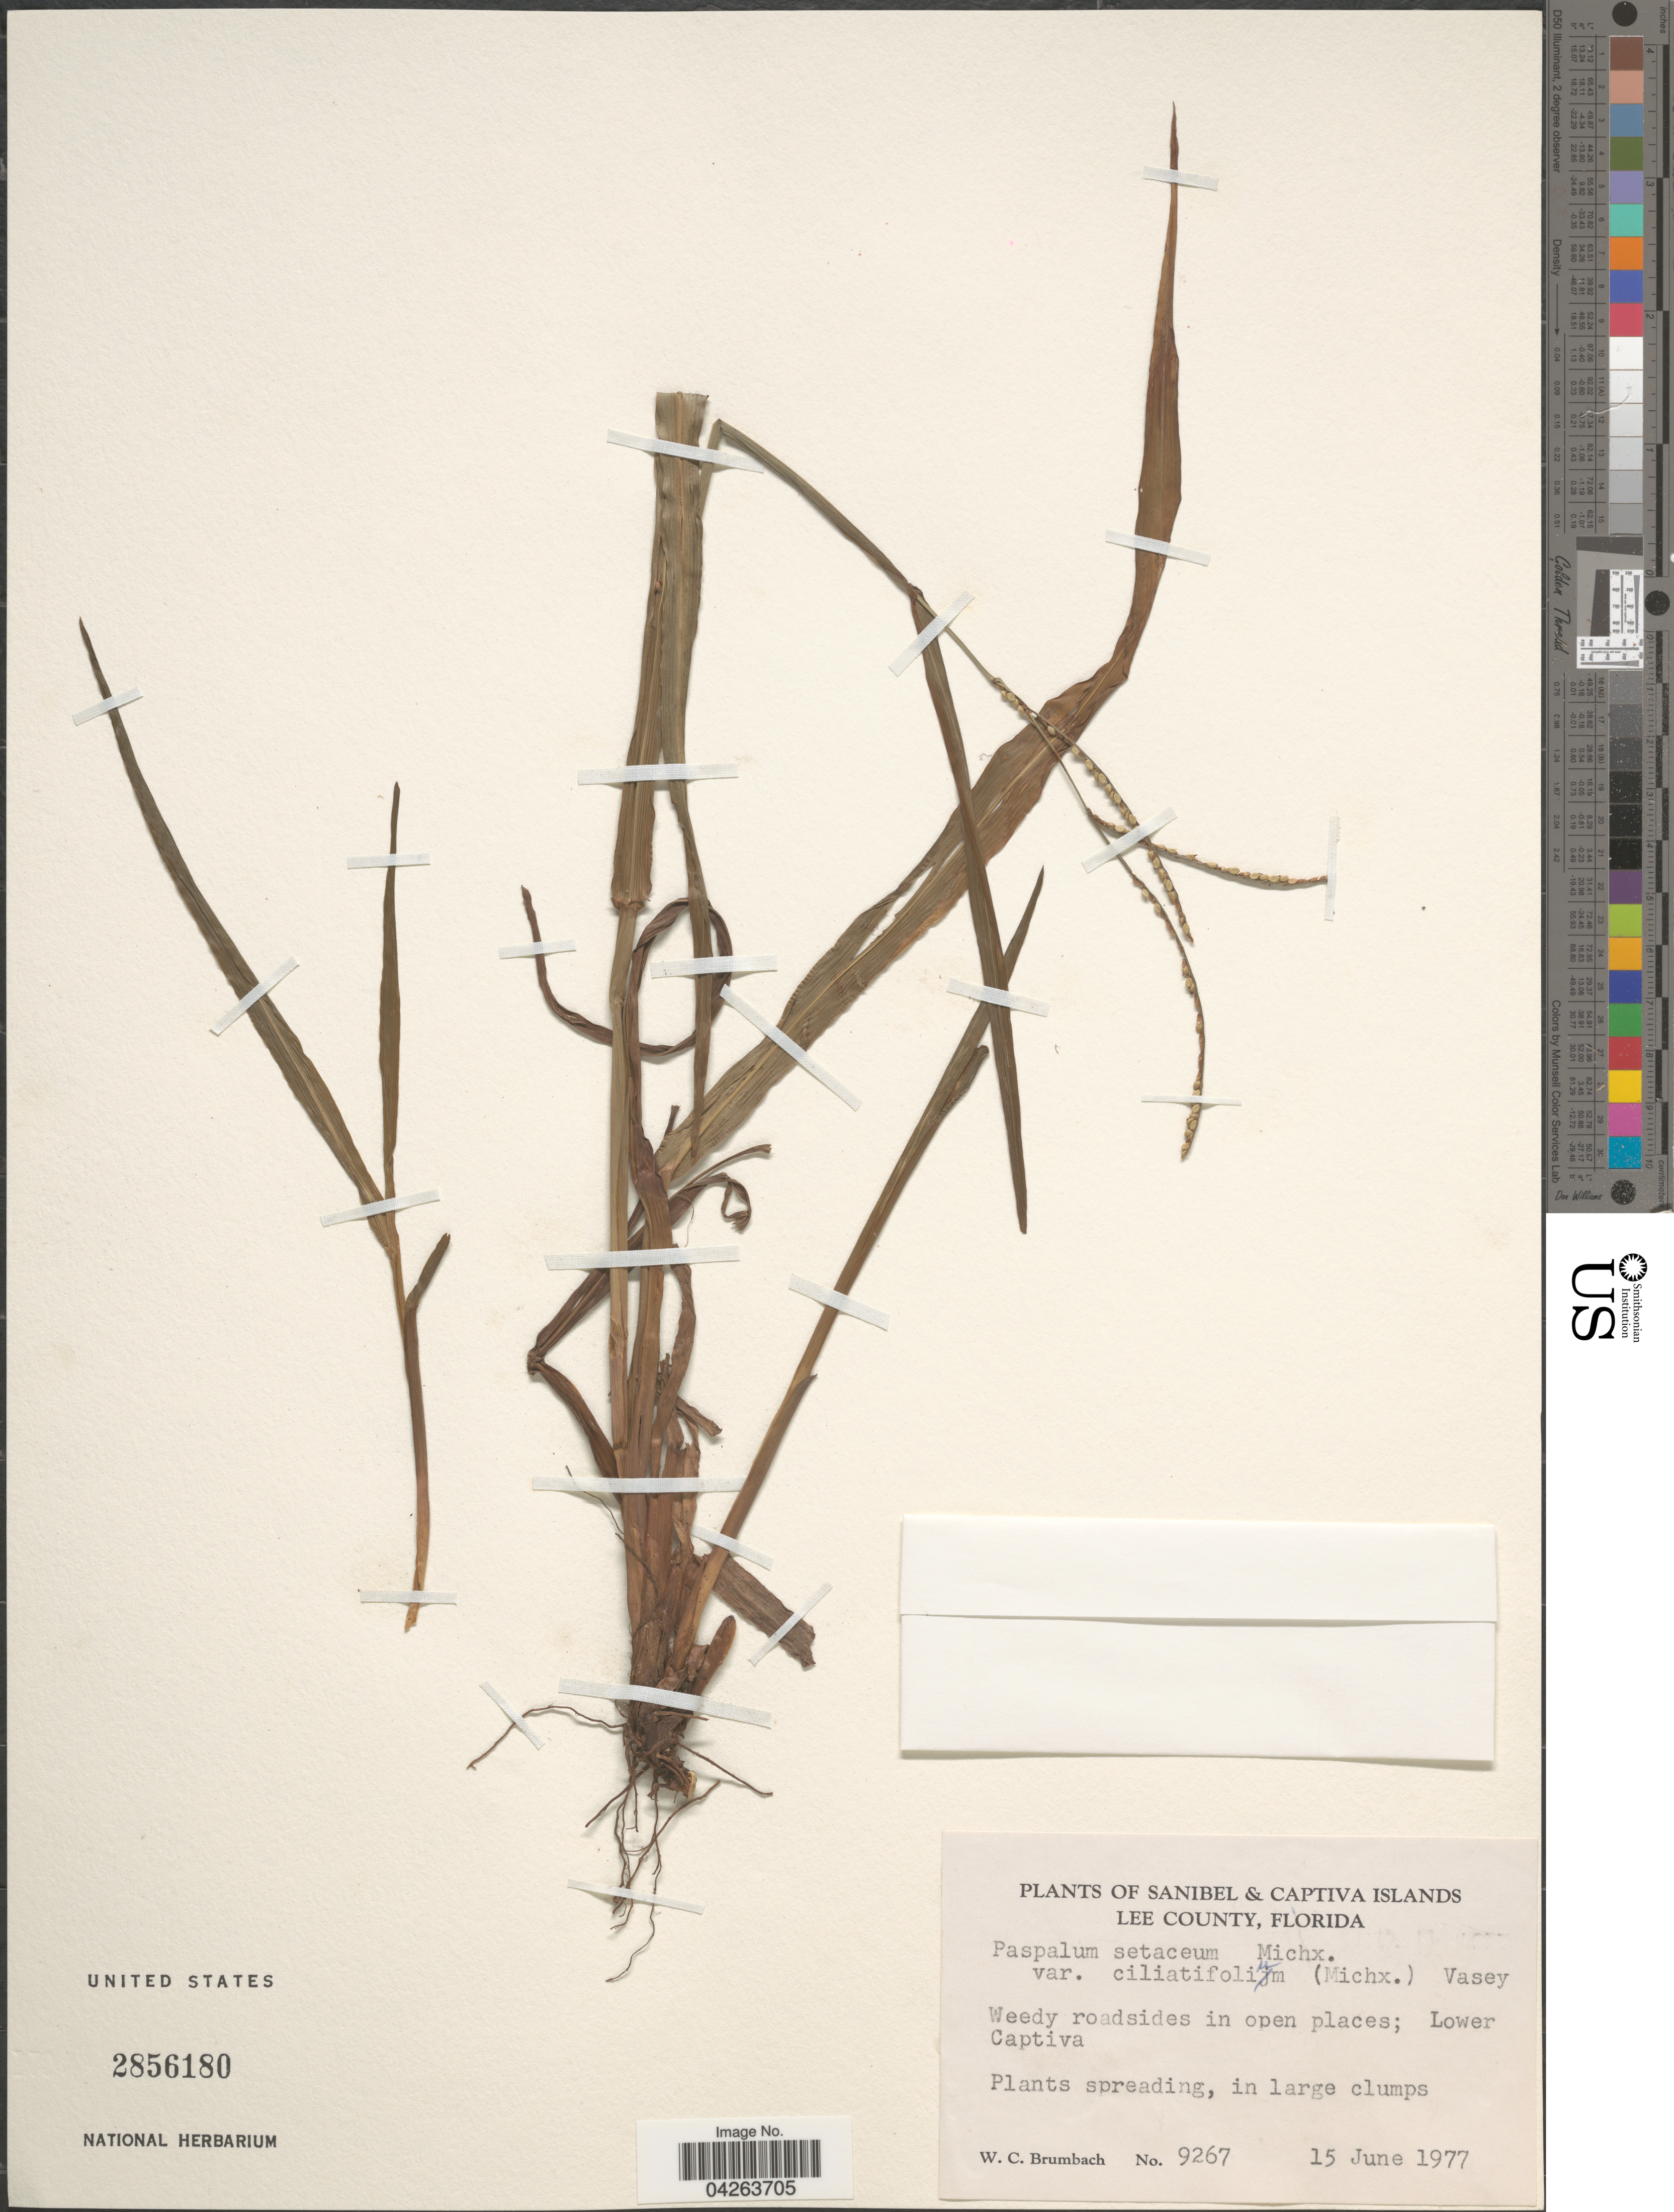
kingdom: Plantae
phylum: Tracheophyta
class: Liliopsida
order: Poales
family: Poaceae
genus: Paspalum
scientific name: Paspalum setaceum var. ciliatifolium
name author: (Michx.) Vasey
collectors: W. C. Brumbach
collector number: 9267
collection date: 1977-06-15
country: United States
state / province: Florida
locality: Sanibel & Captiva Islands. Lee County. Weedy roadsides in open places; Lower Captiva.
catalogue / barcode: US 2856180